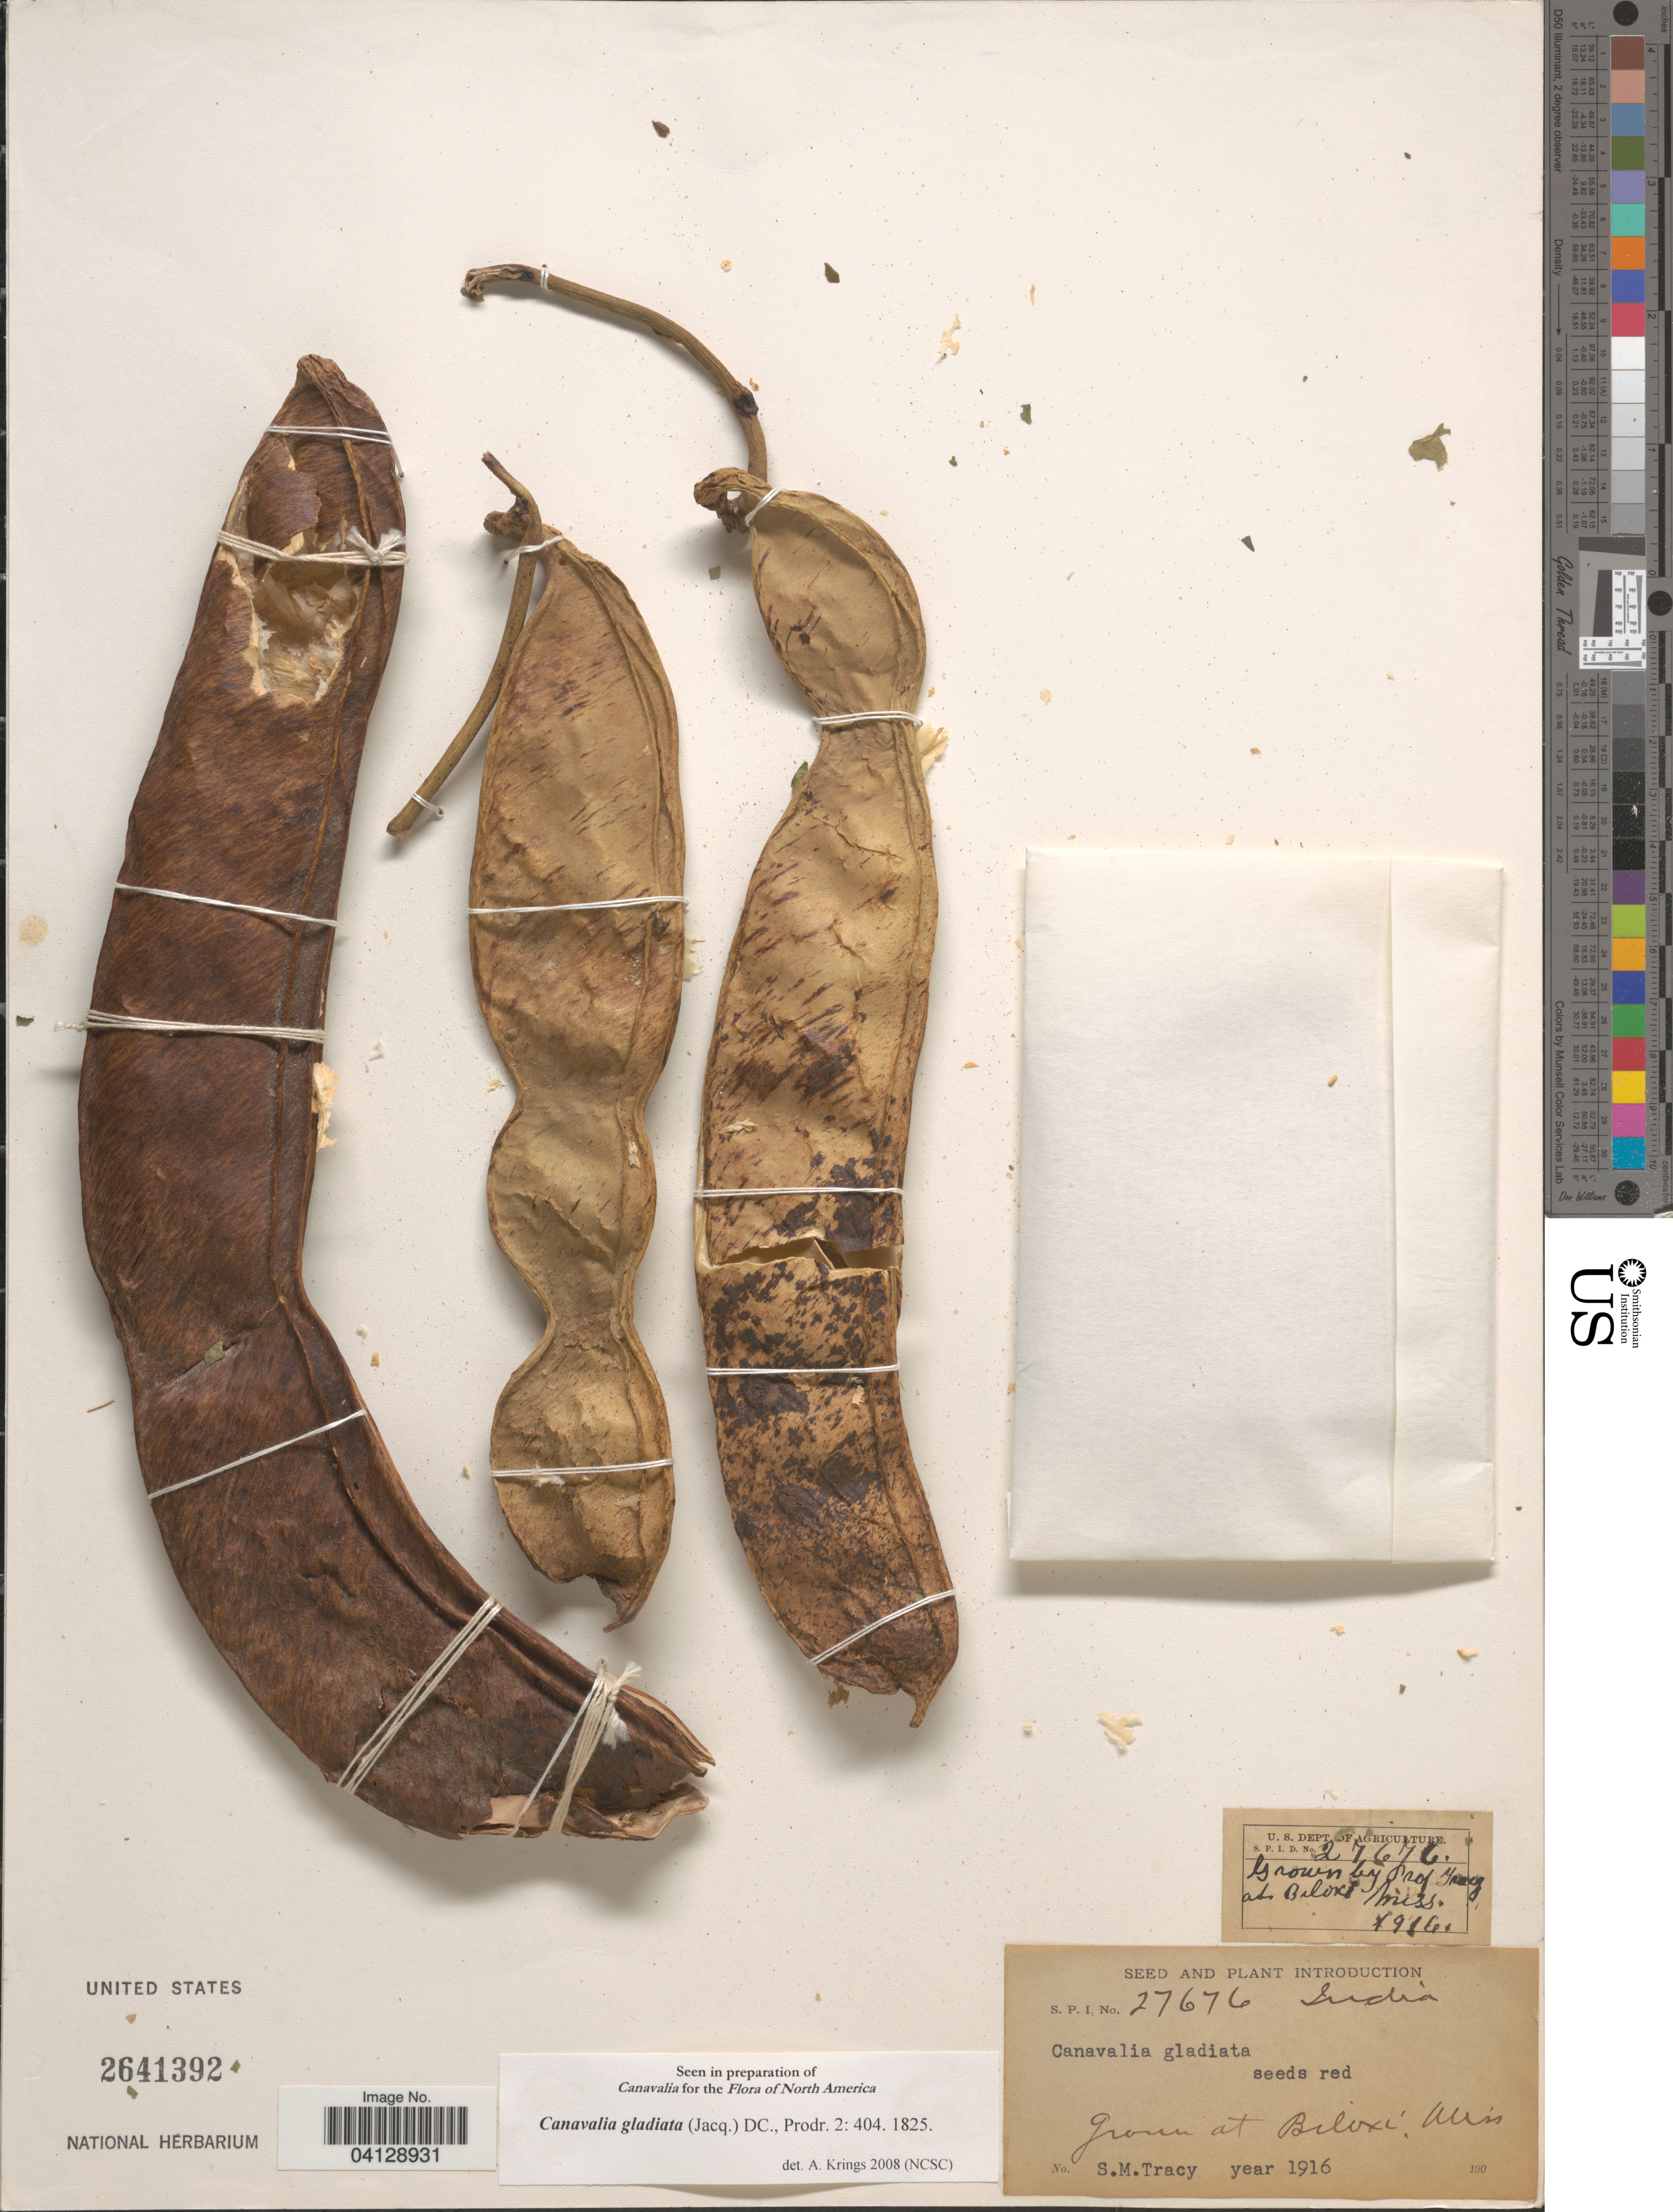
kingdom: Plantae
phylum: Tracheophyta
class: Magnoliopsida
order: Fabales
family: Fabaceae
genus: Canavalia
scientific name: Canavalia gladiata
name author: (Jacq.) DC.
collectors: S. M. Tracy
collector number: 27676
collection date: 1916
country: United States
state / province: Mississippi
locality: Biloxi.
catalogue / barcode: US 2641392